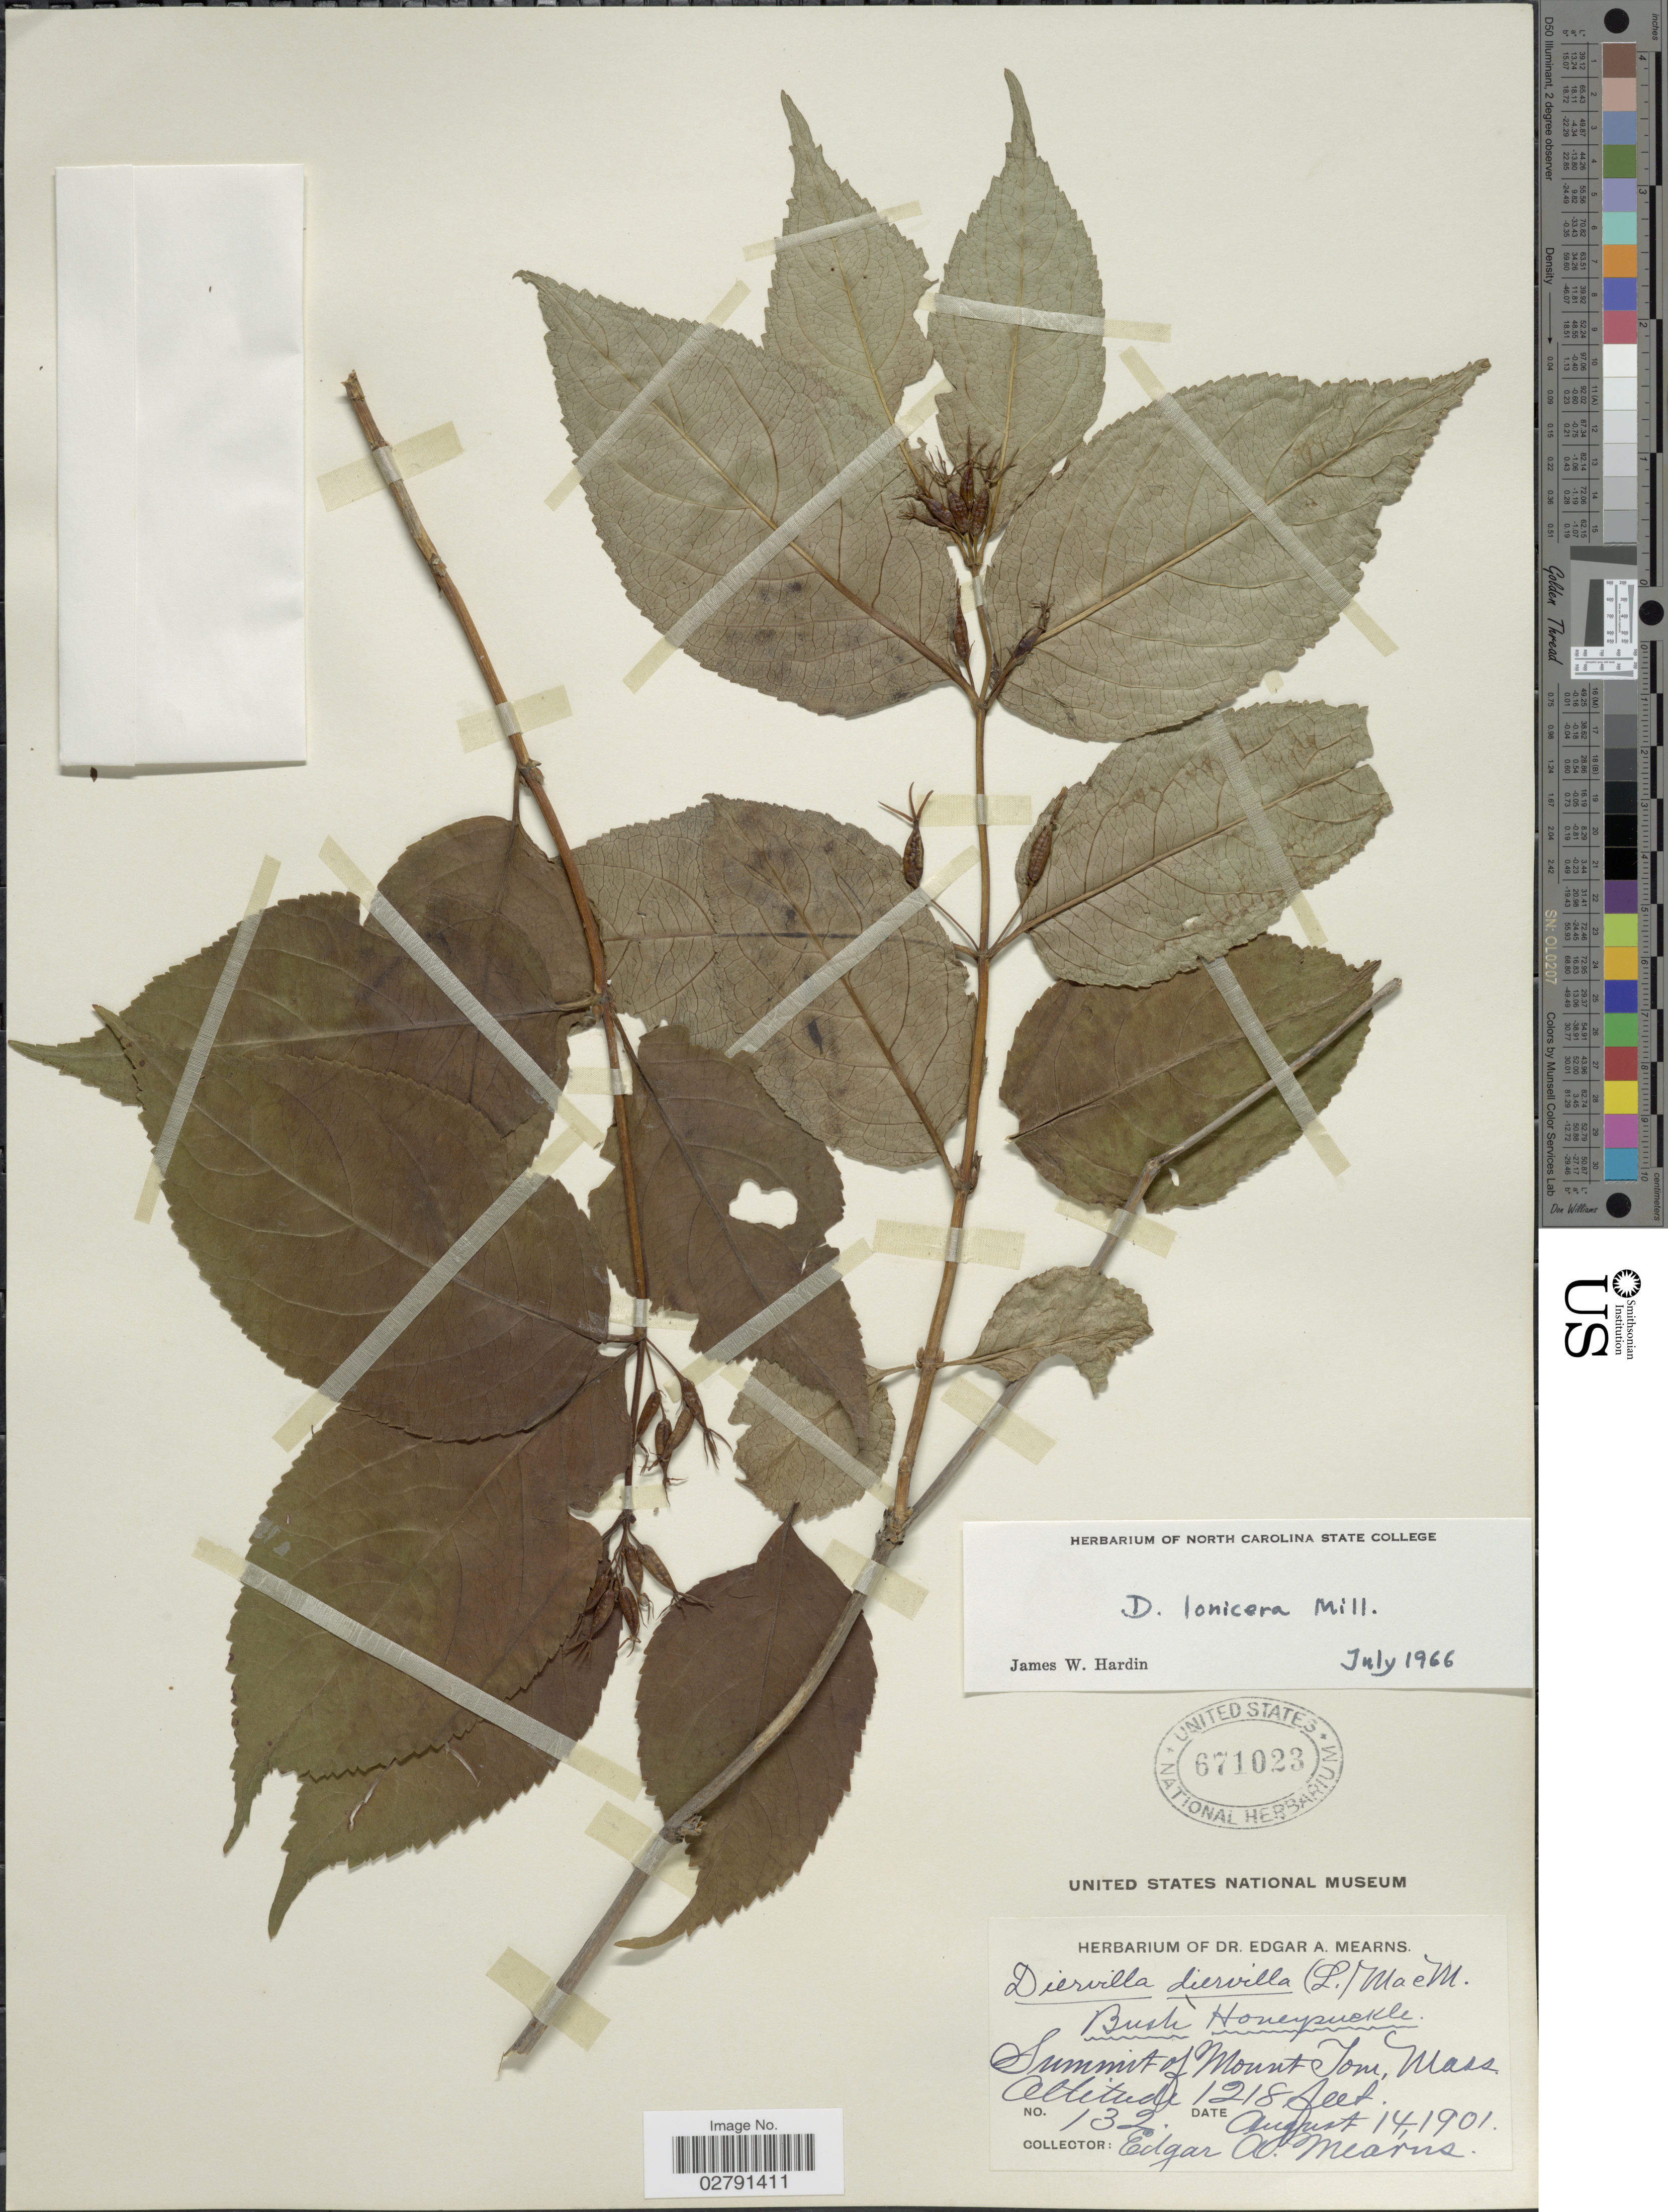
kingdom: Plantae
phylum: Tracheophyta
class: Magnoliopsida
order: Dipsacales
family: Caprifoliaceae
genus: Diervilla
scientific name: Diervilla lonicera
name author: Mill.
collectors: E. A. Mearns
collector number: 132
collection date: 1901-08-14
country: United States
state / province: Massachusetts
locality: Summit of Mount Tom.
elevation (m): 371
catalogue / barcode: US 671023